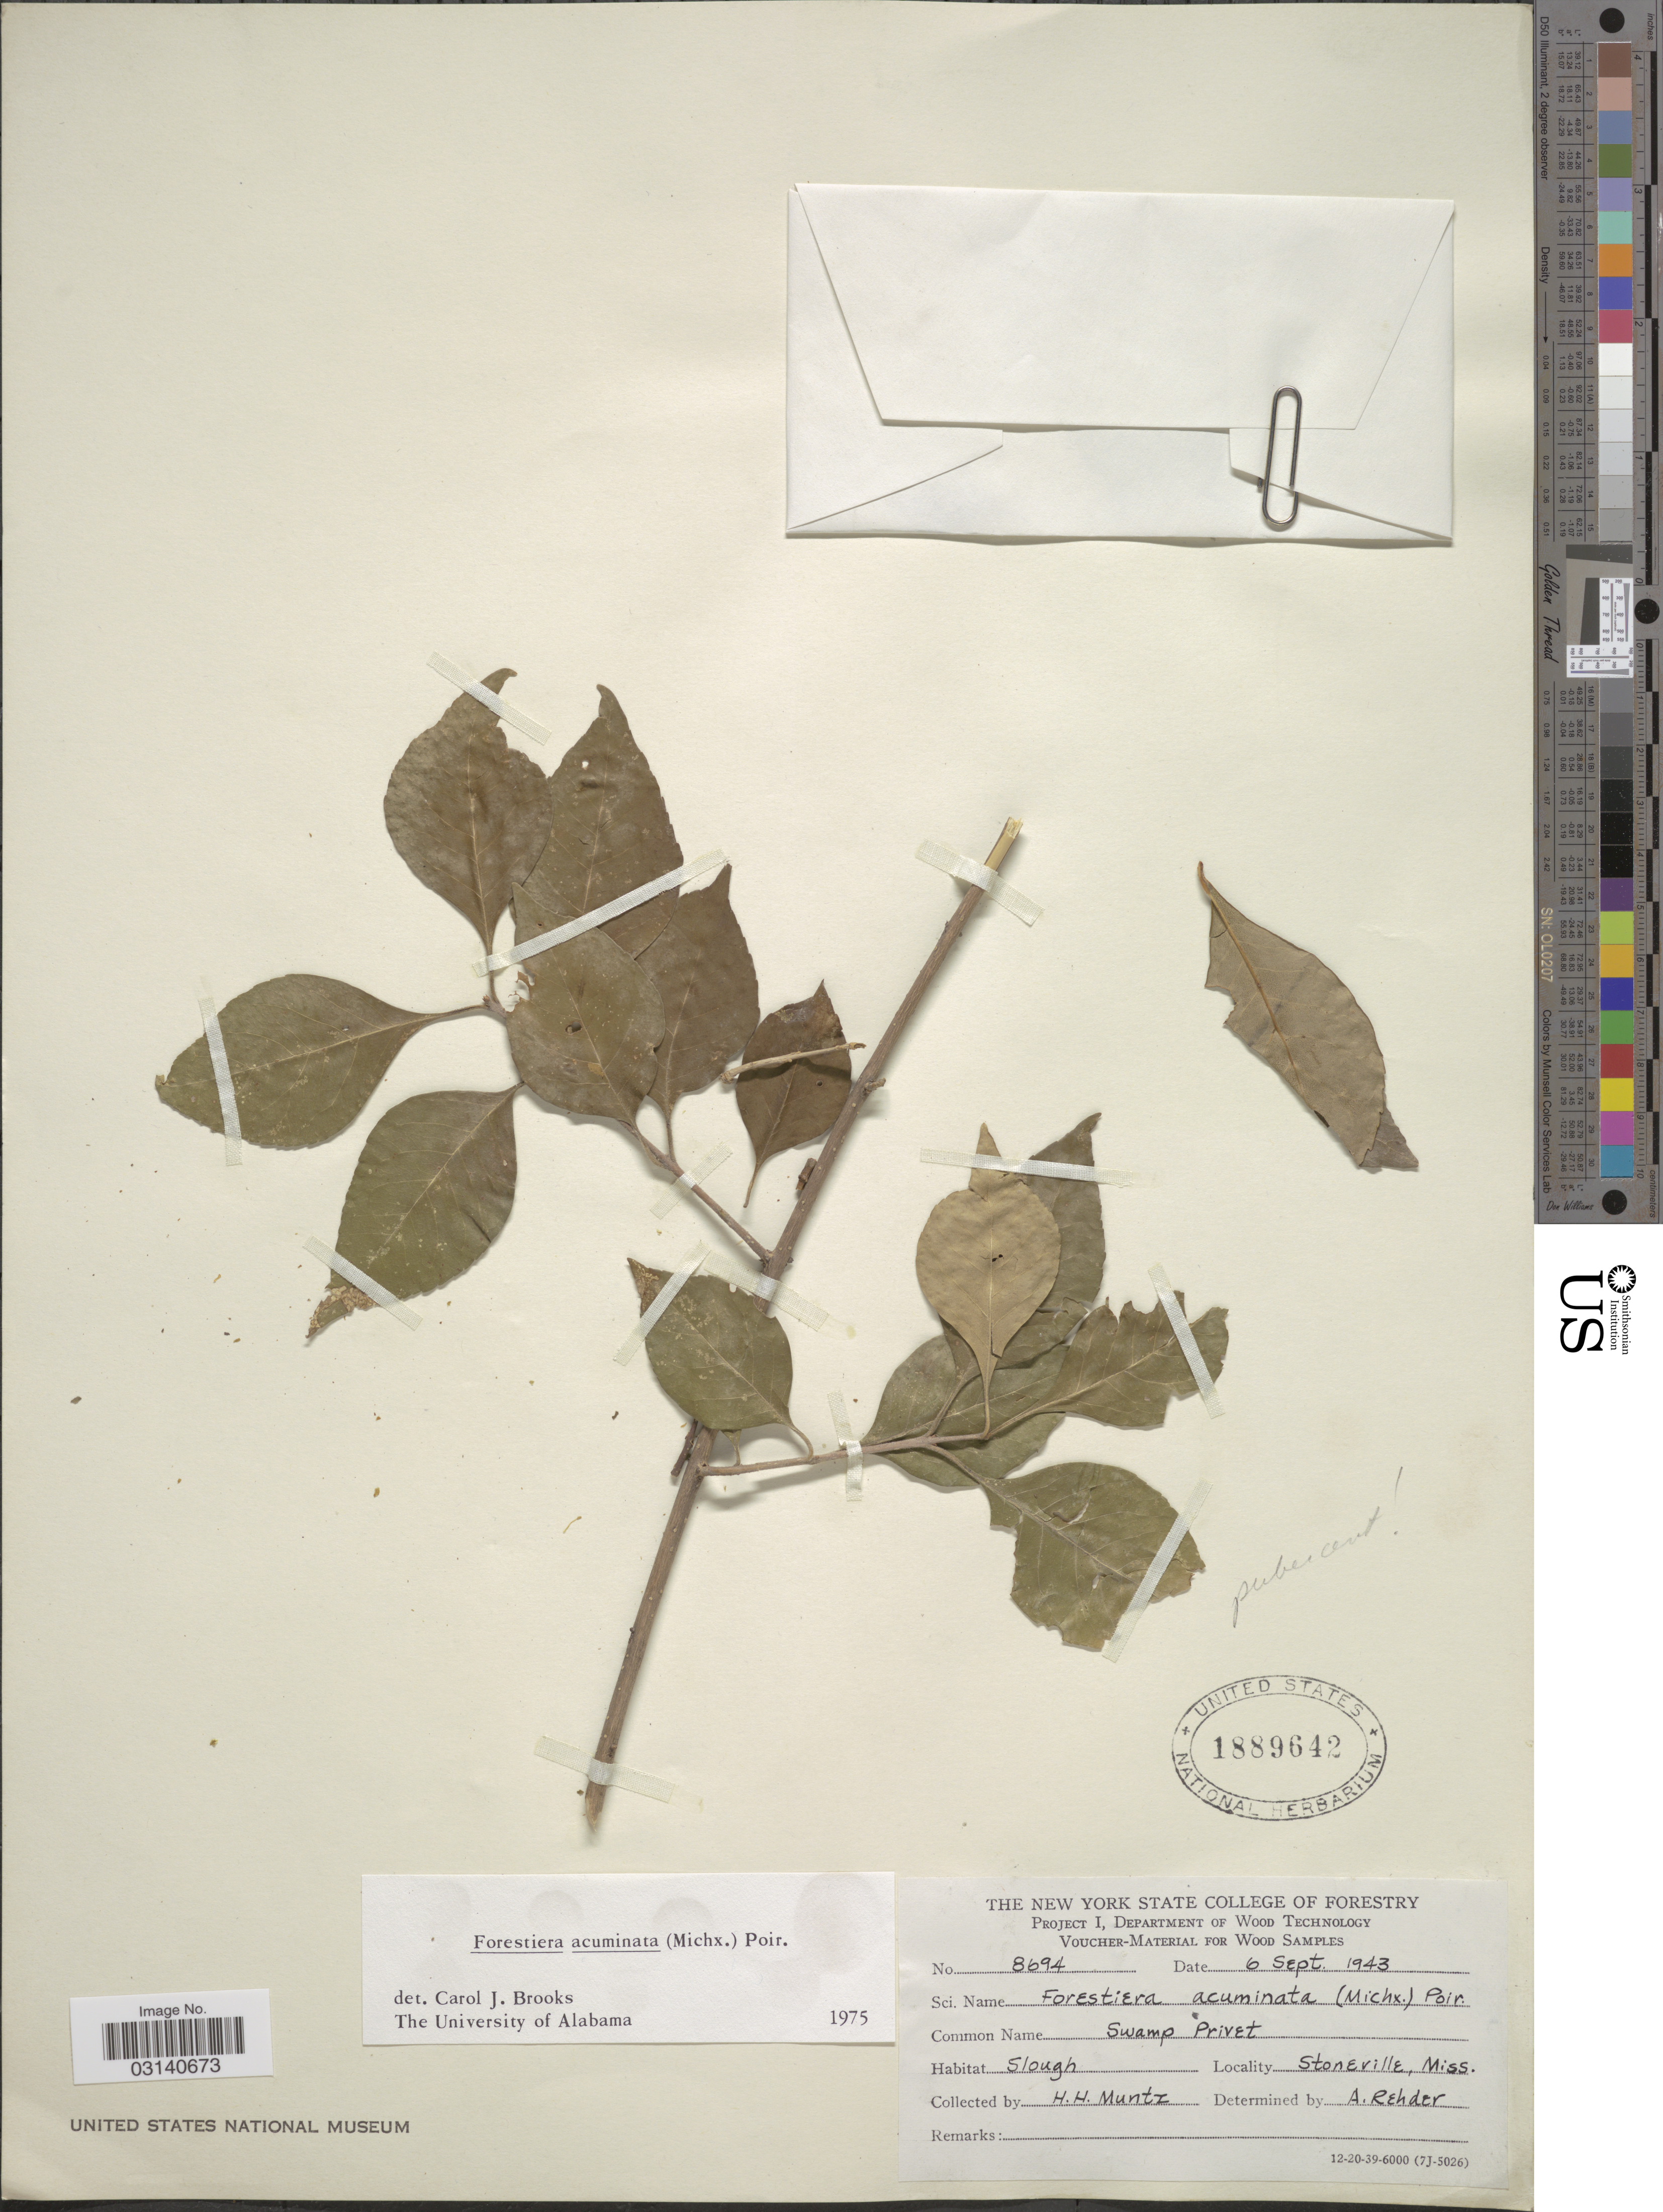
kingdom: Plantae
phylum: Tracheophyta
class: Magnoliopsida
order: Lamiales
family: Oleaceae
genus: Forestiera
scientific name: Forestiera acuminata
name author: (Michx.) Poir.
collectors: H. Muntz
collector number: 8694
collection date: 1943-09-06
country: United States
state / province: Mississippi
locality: Stoneville.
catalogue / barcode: US 1889642